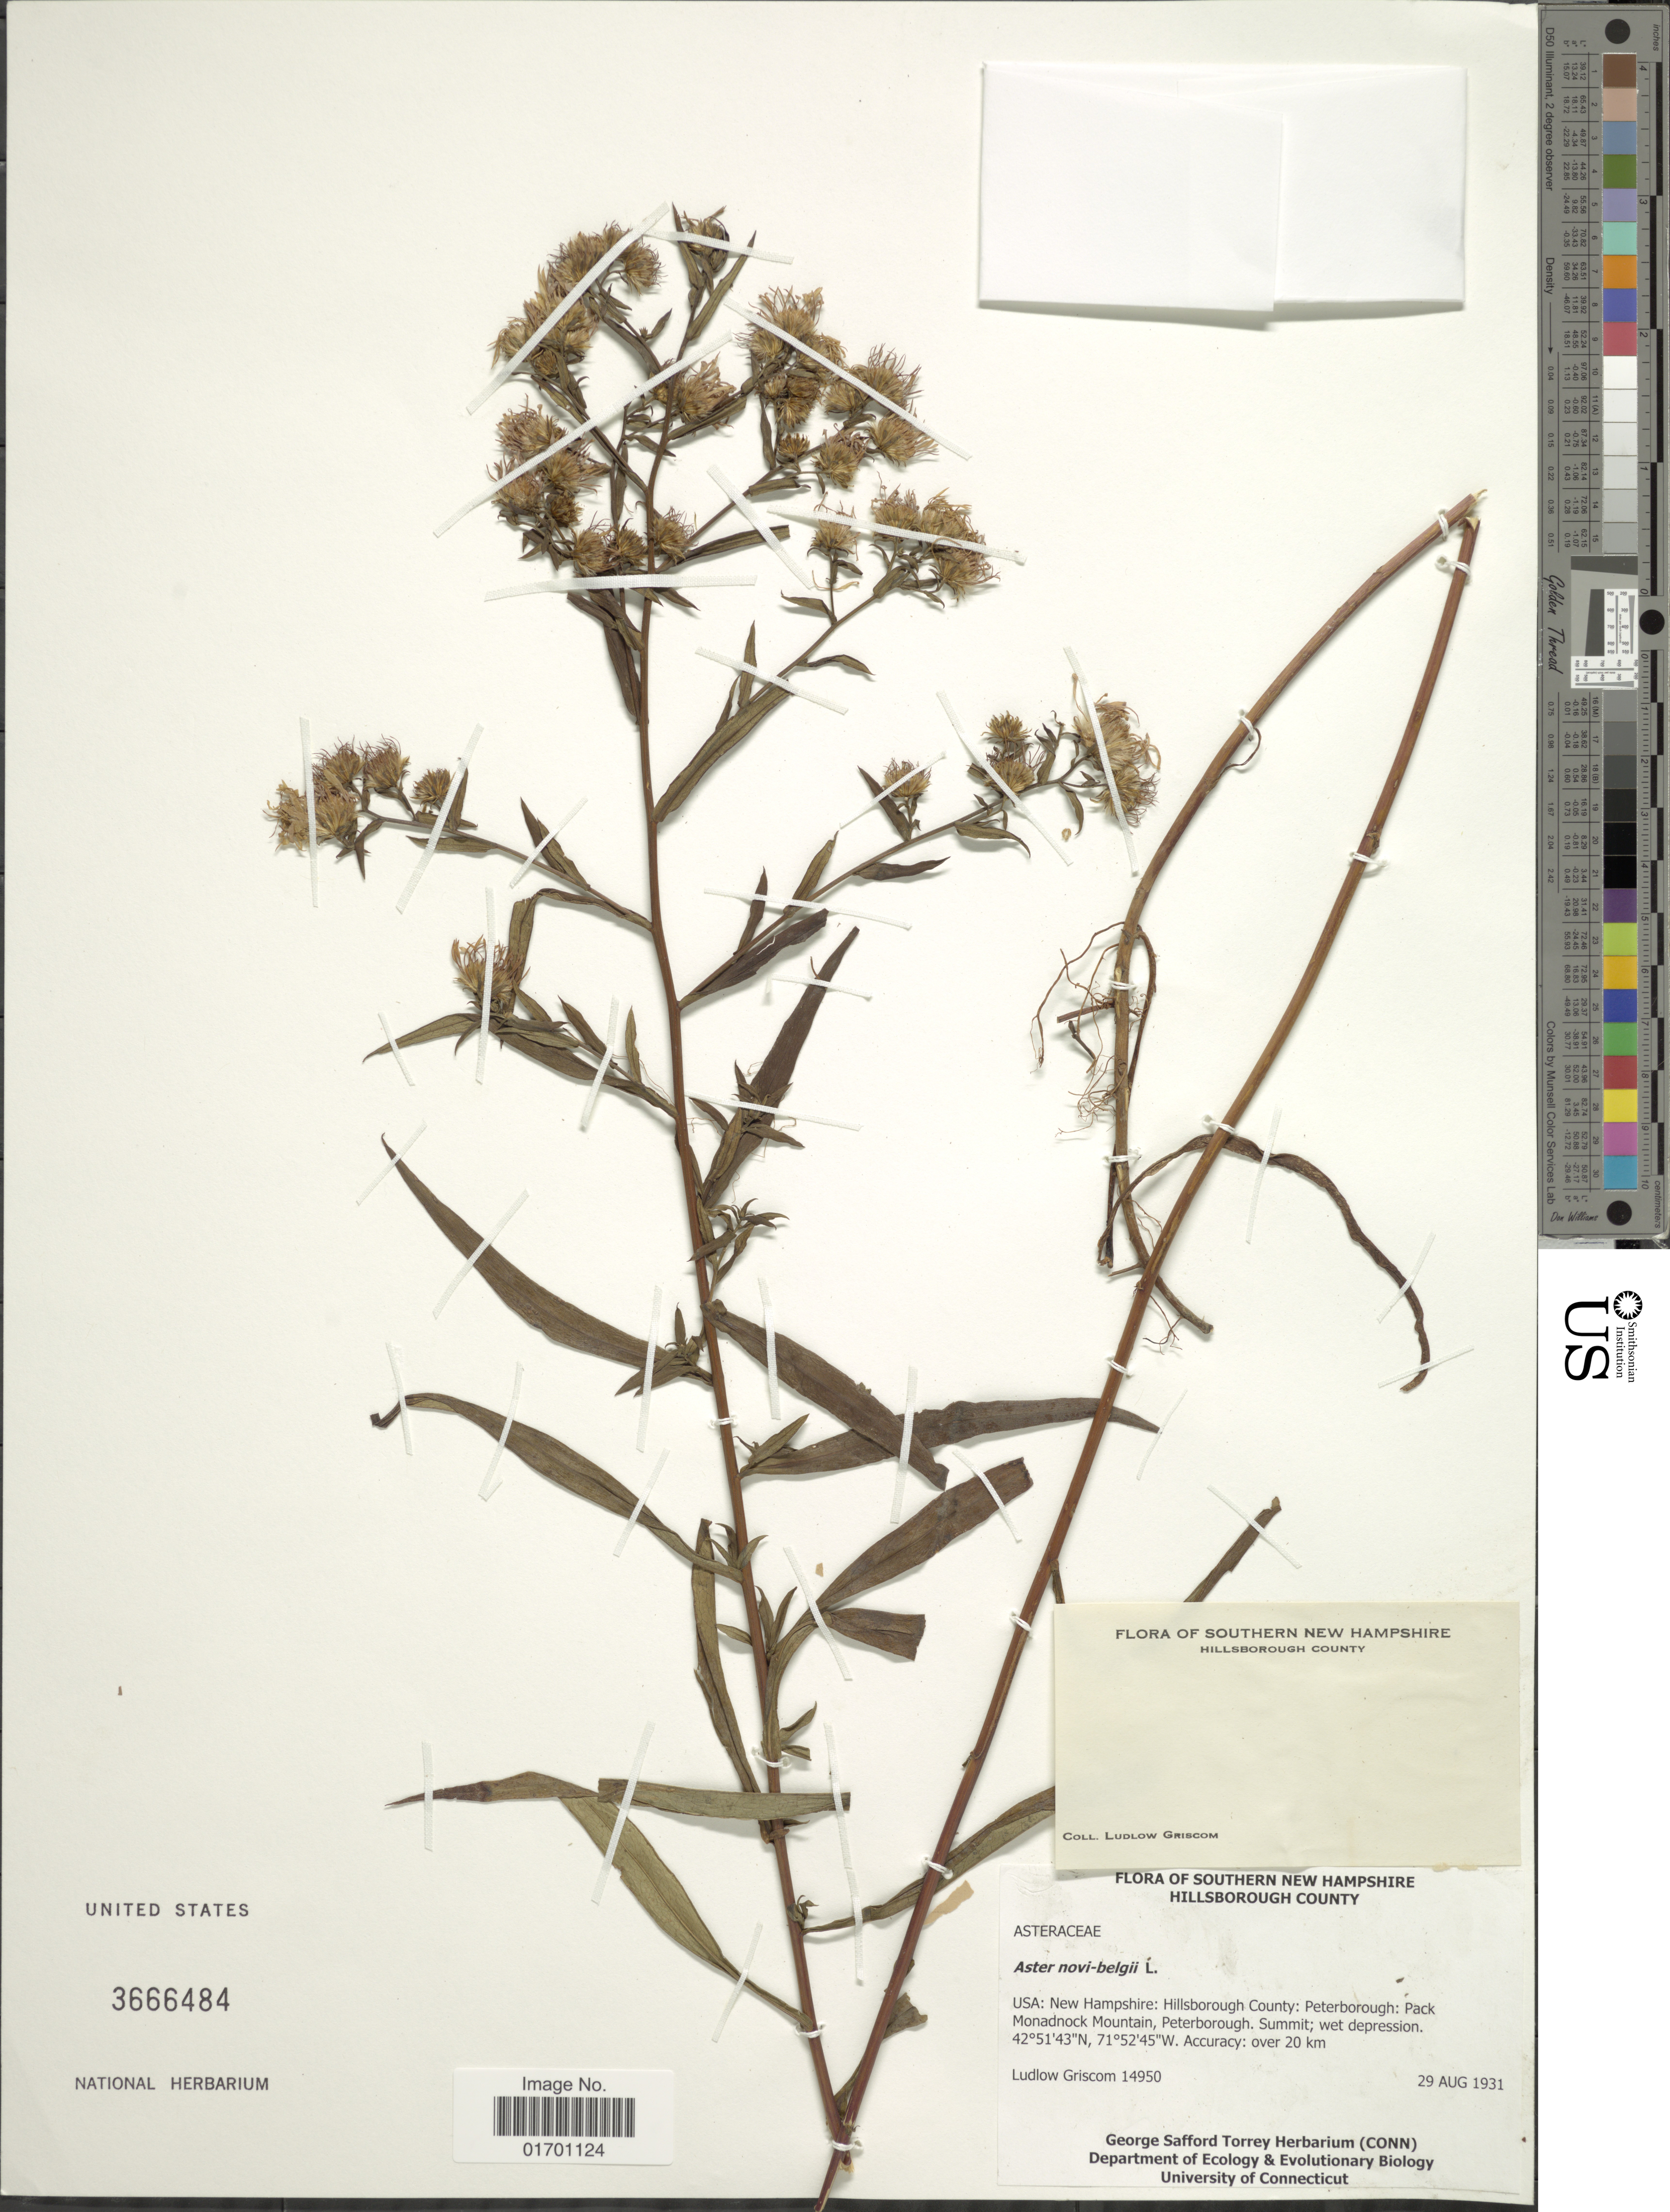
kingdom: Plantae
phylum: Tracheophyta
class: Magnoliopsida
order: Asterales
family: Asteraceae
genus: Symphyotrichum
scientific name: Symphyotrichum novi-belgii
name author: (L.) G.L. Nesom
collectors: L. Griscom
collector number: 14950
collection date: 1931-08-29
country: United States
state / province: New Hampshire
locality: Southern New Hampshire: Hillsborough County: Peterborough: Pack Monadnock Mountain, Peterborough. Summit.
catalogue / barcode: US 3666484